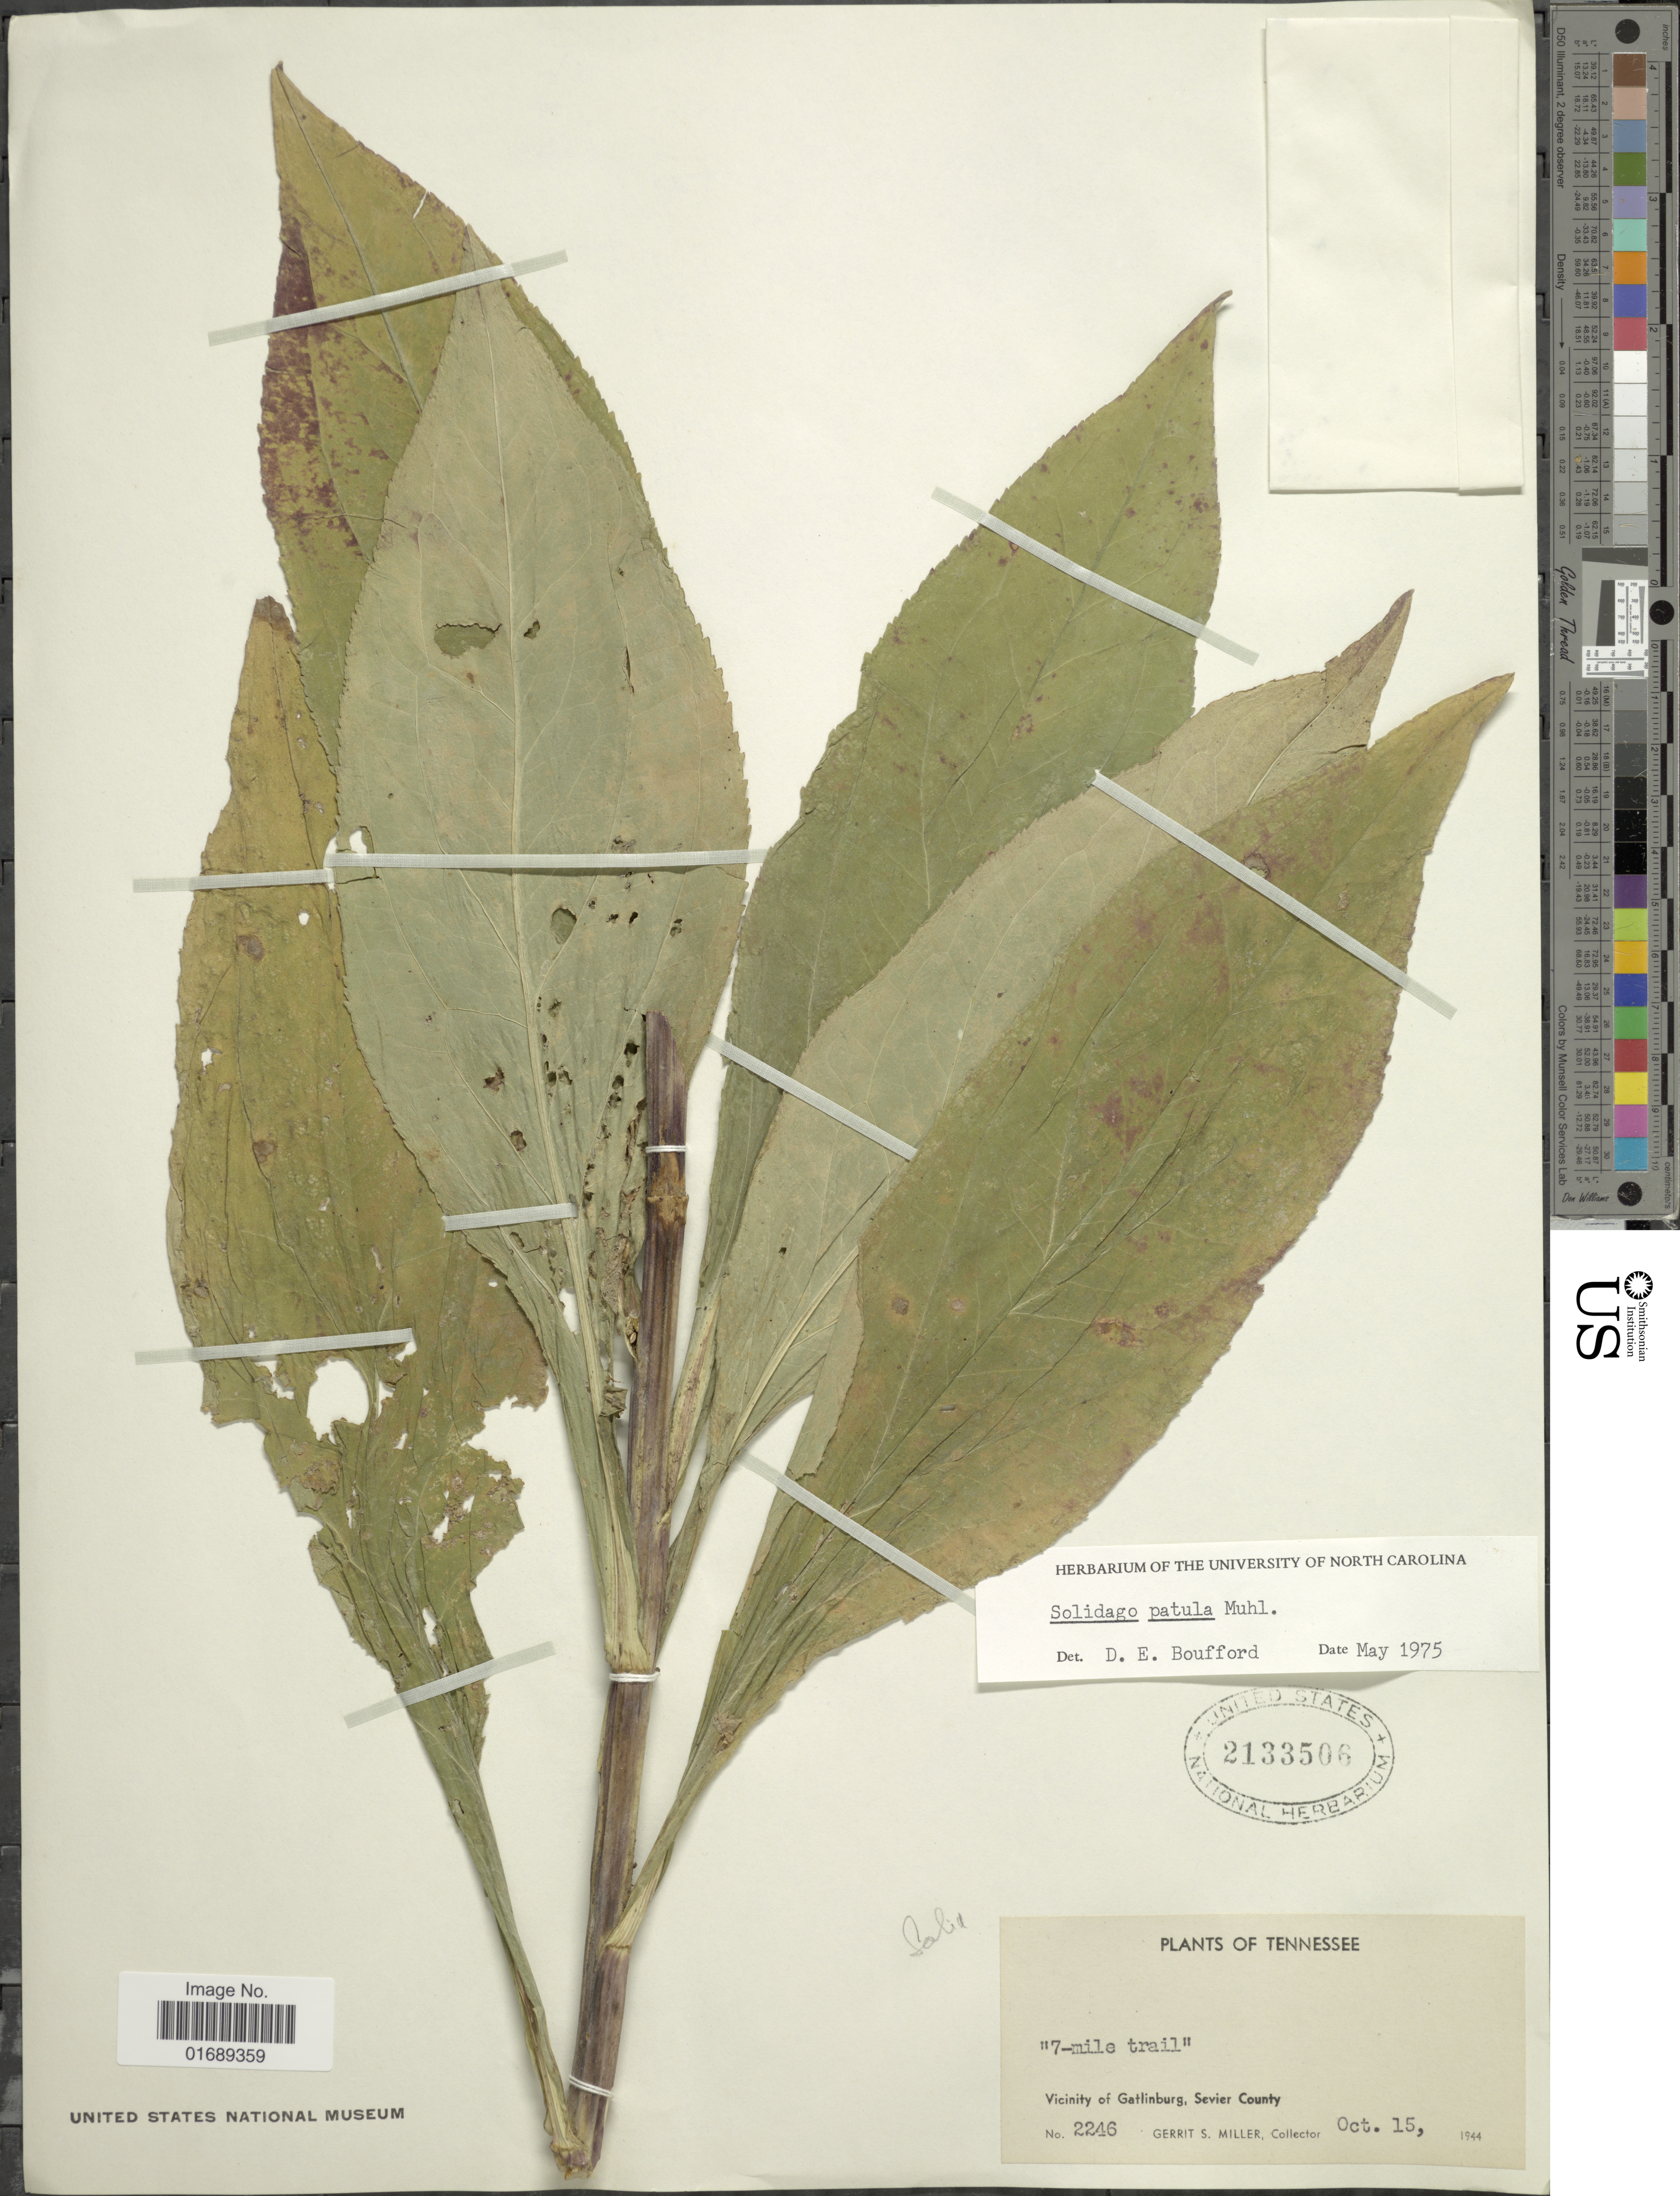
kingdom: Plantae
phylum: Tracheophyta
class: Magnoliopsida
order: Asterales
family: Asteraceae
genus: Solidago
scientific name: Solidago patula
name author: Muhl. ex Willd.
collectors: G. S. Miller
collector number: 2246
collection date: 1944-10-15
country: United States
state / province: Tennessee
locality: Vicinity of Gatlinburg, Sevier County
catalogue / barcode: US 2133506